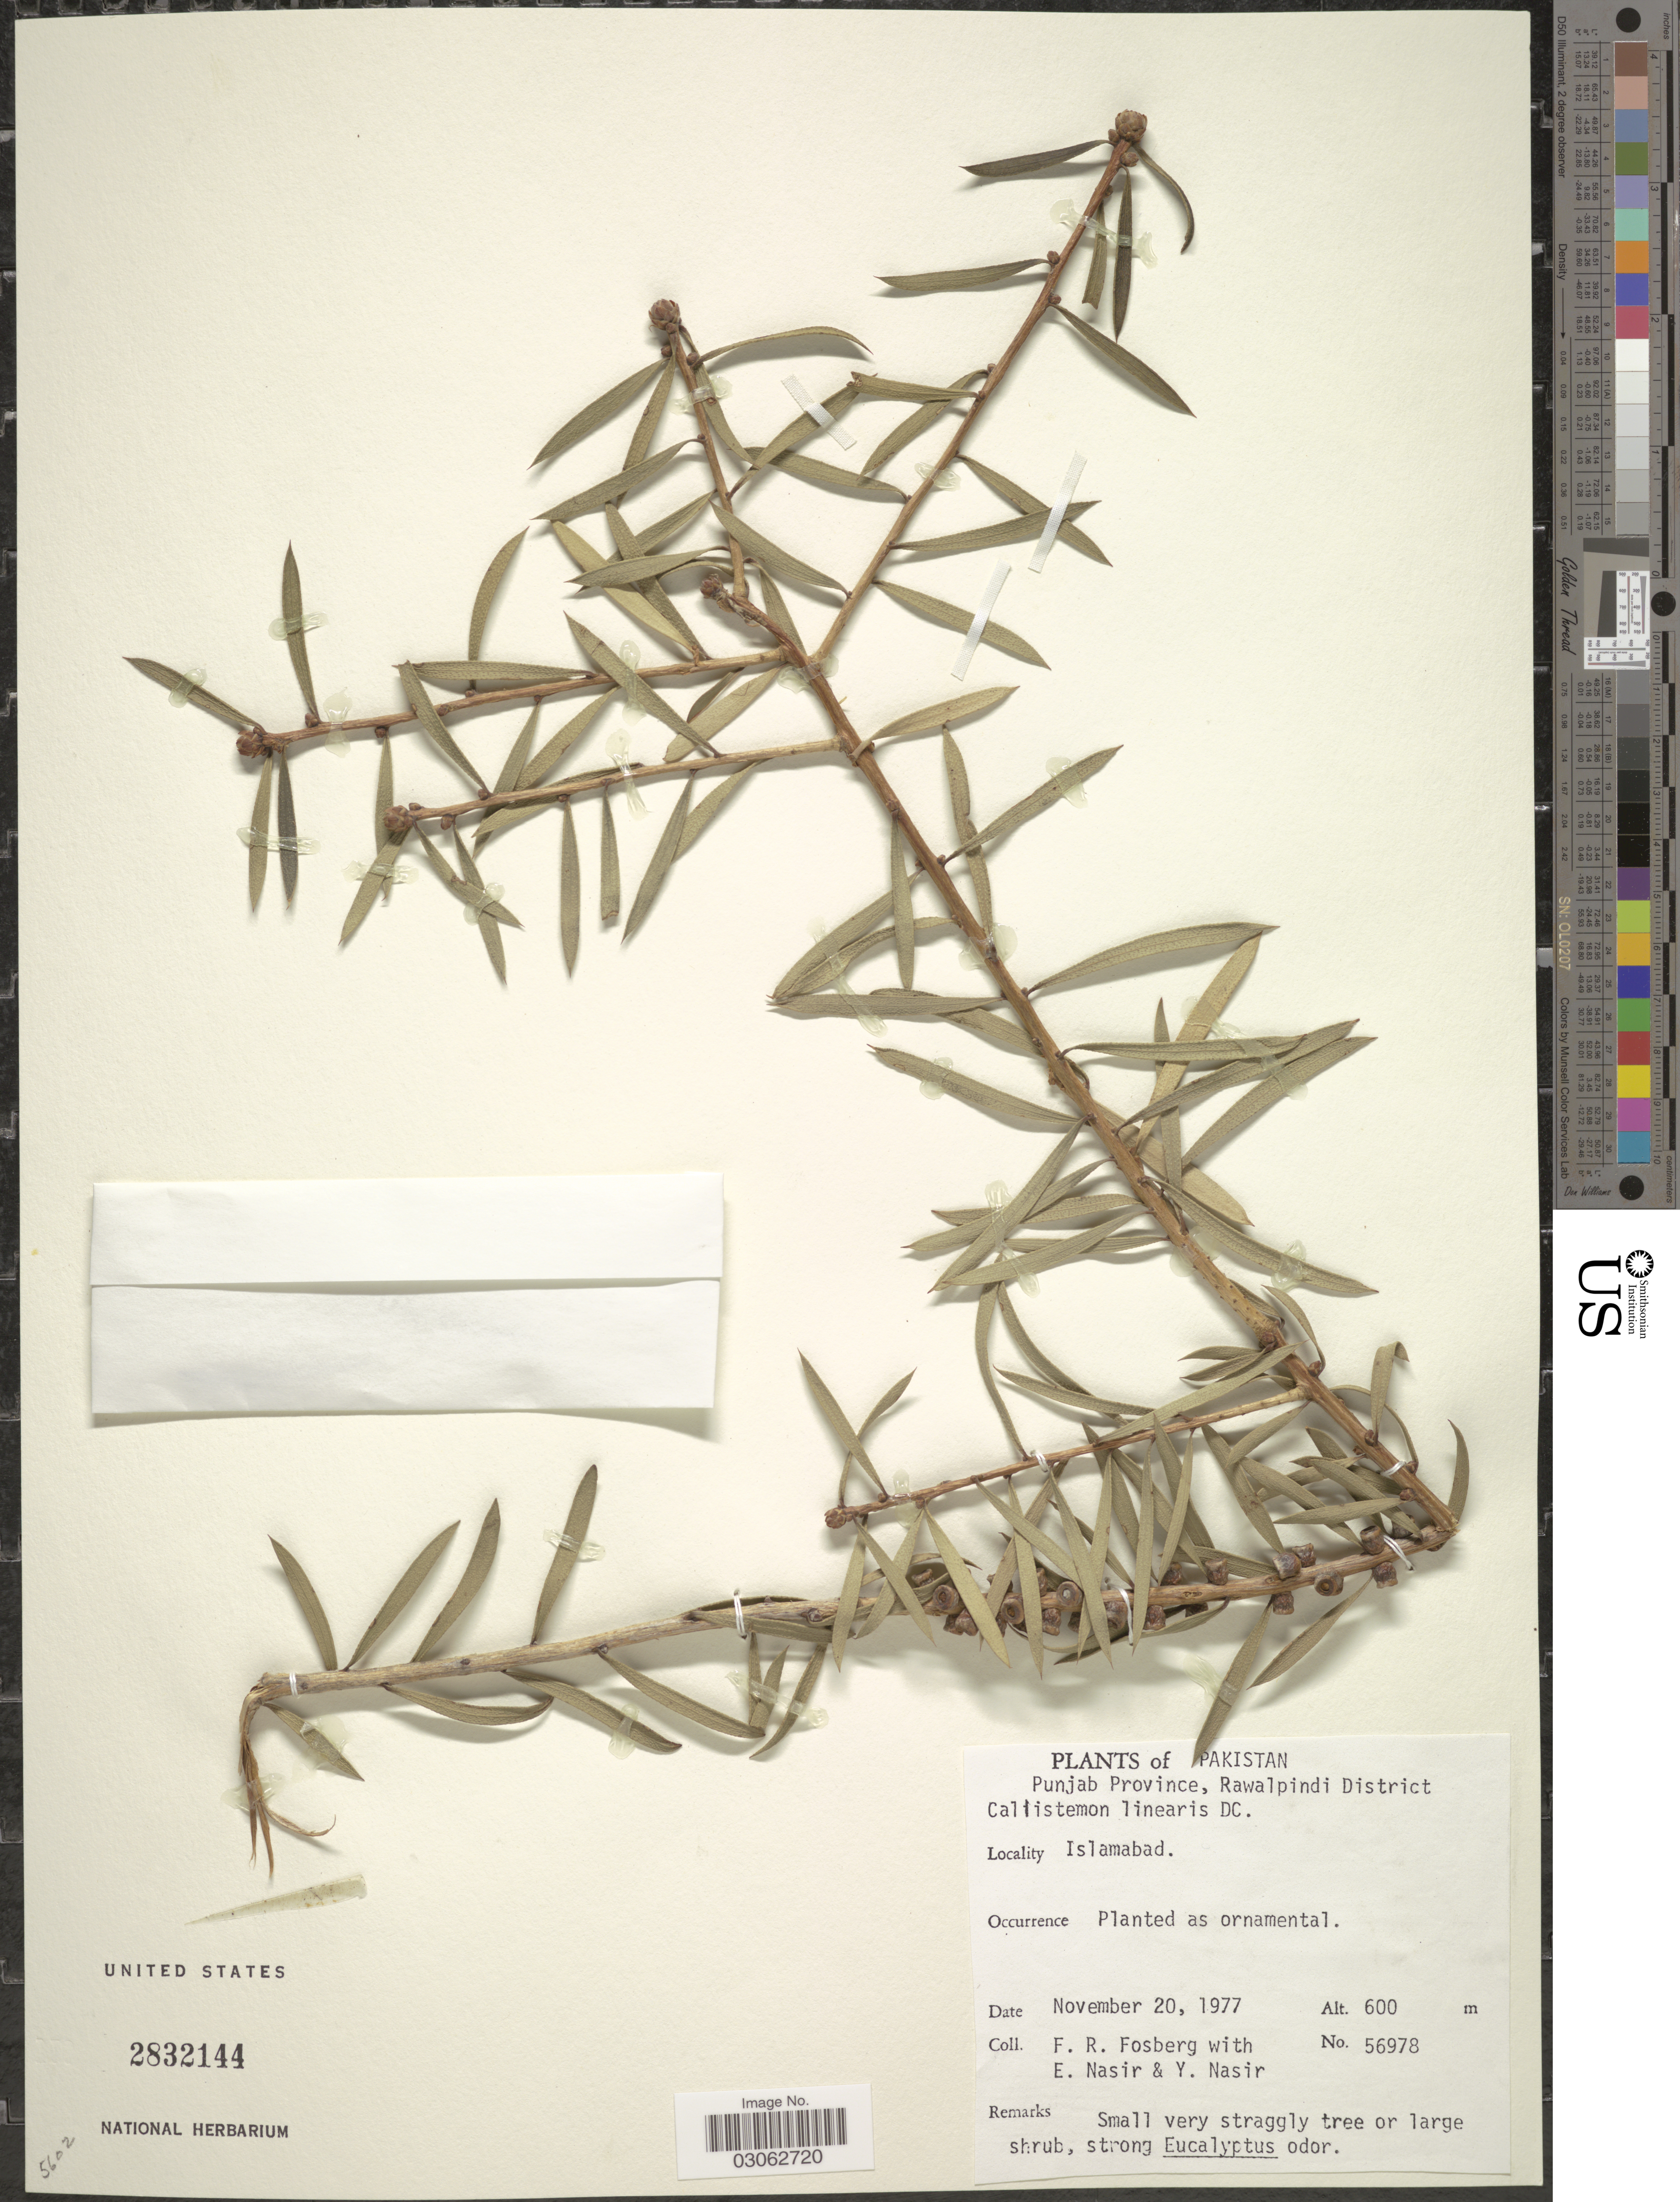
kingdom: Plantae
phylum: Tracheophyta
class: Magnoliopsida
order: Myrtales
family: Myrtaceae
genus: Callistemon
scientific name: Callistemon linearis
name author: (Schrad. & J.C. Wendl.) Colvill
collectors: F. R. Fosberg, E. Nasir & Y. Nasir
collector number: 56978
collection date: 1977-11-20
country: Pakistan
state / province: Punjab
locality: Rawalpindi District. Islamabad.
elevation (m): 600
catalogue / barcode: US 2832144